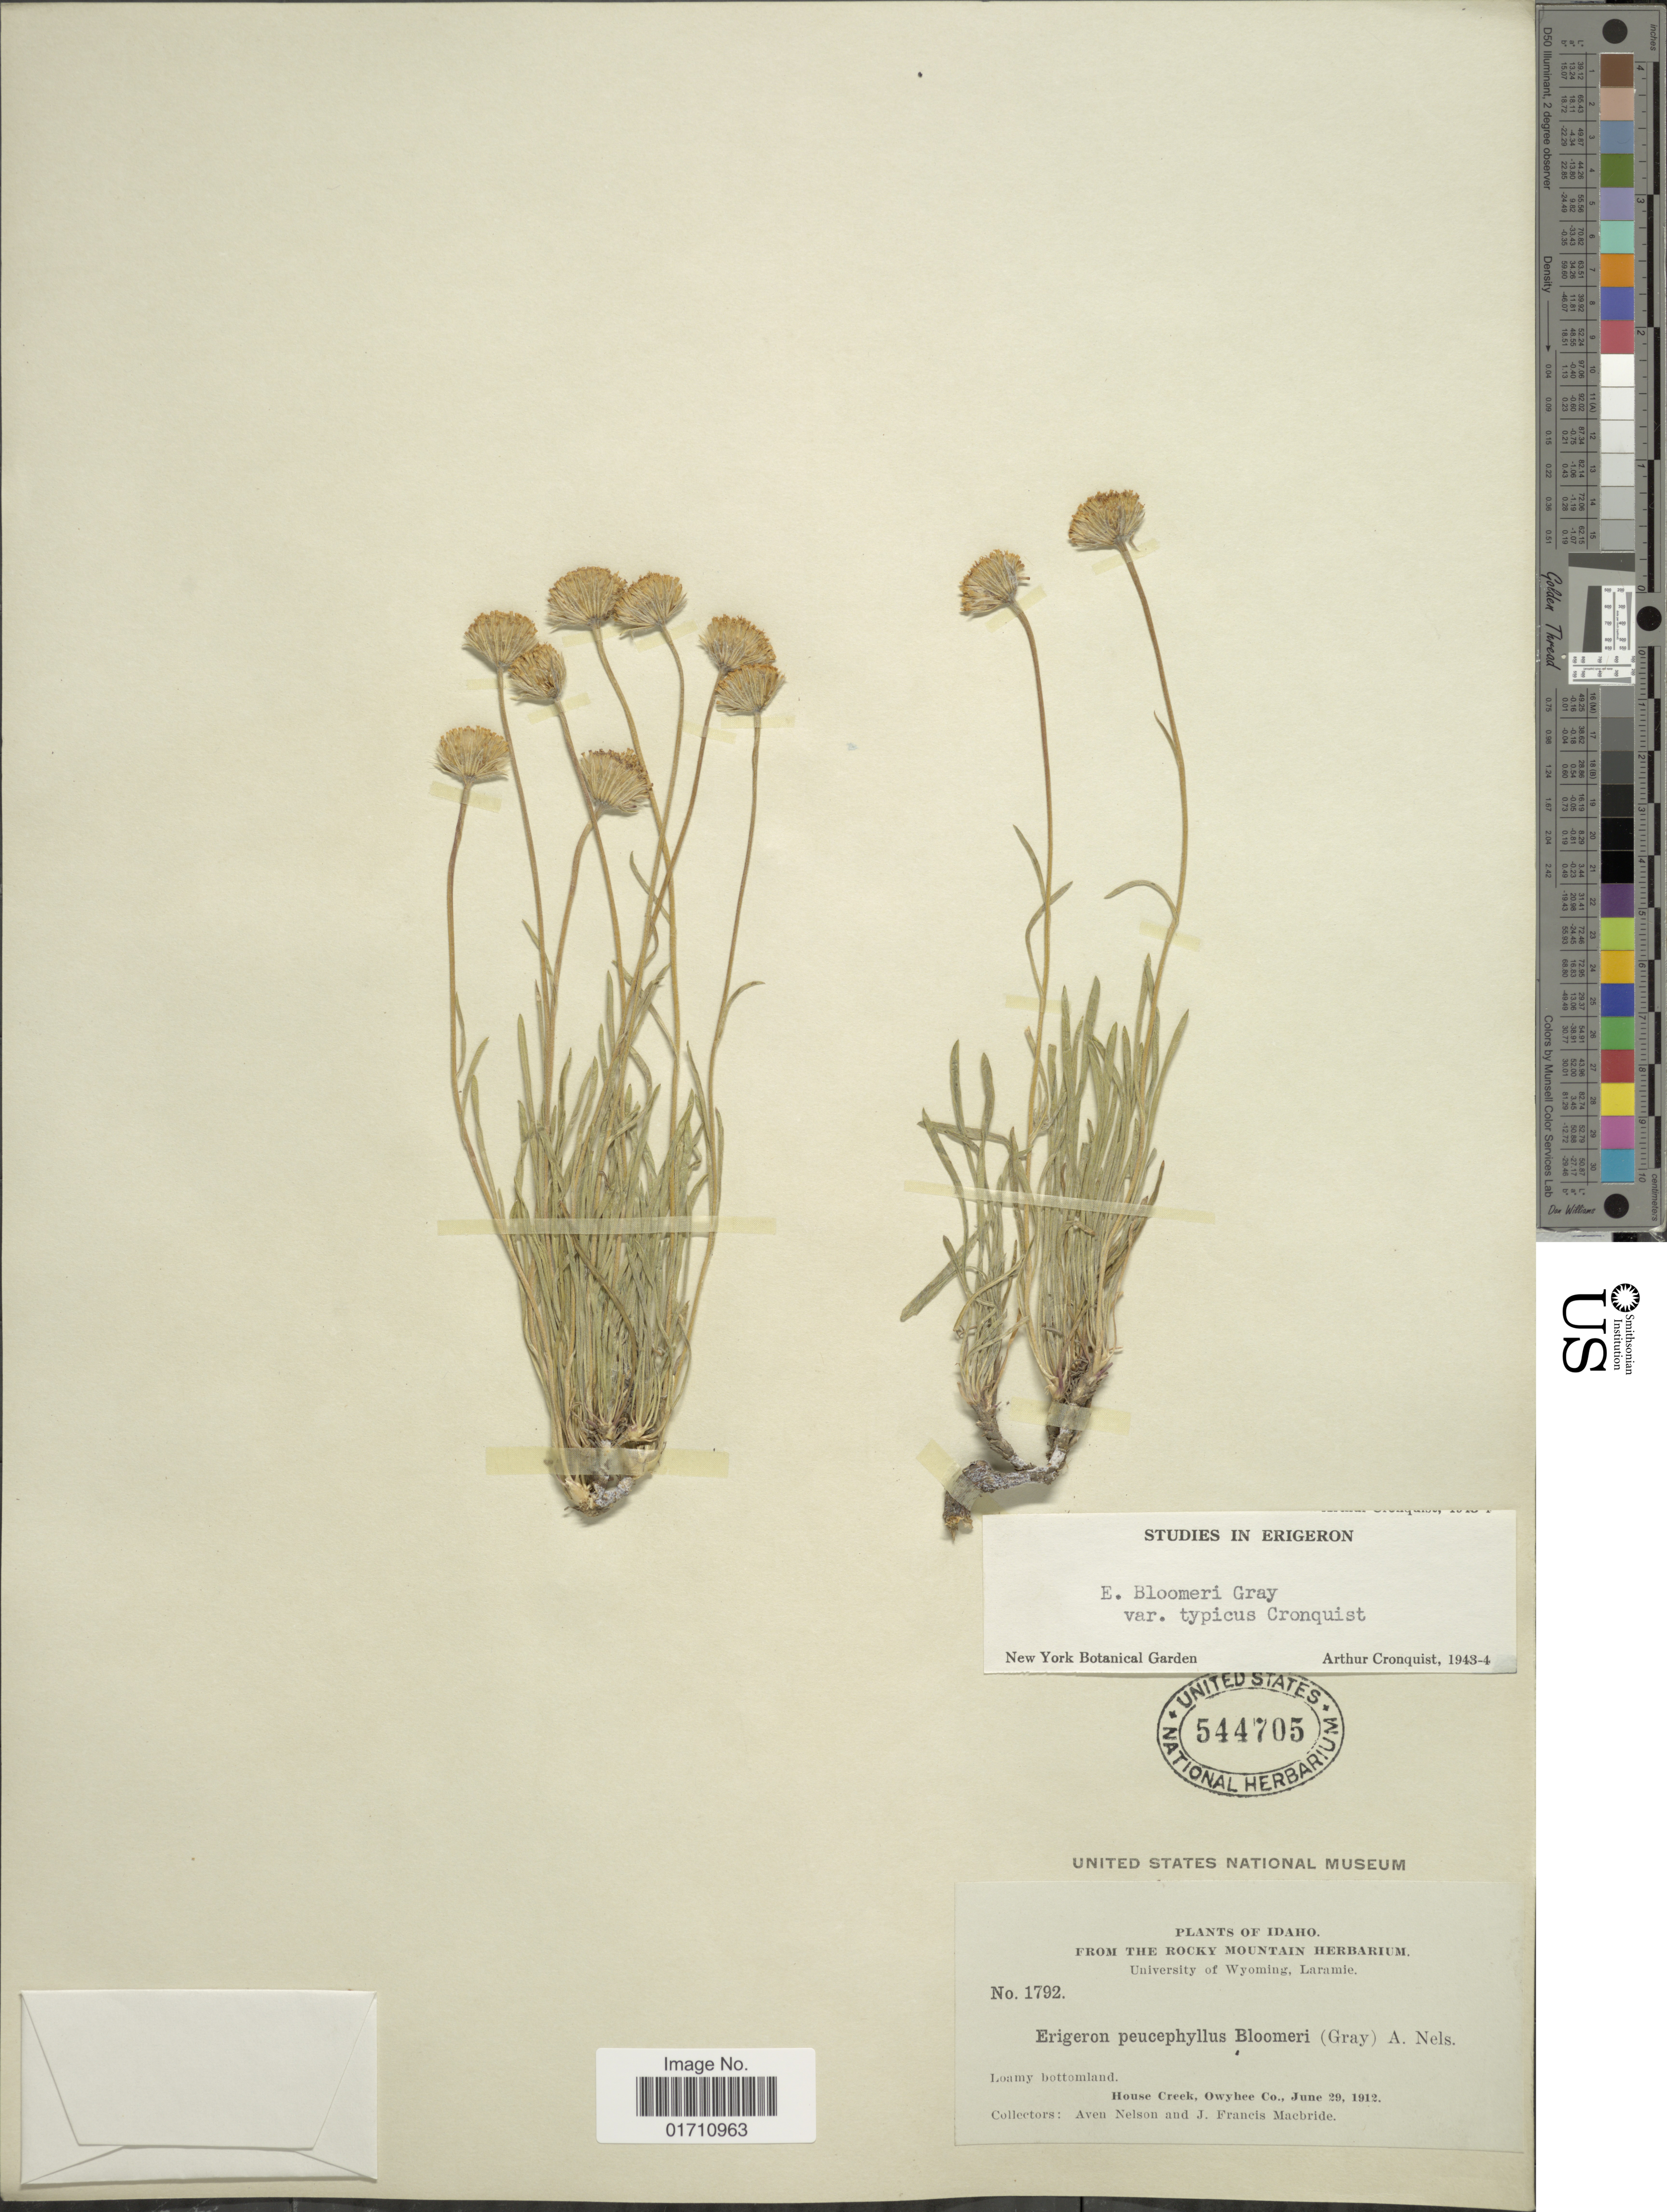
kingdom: Plantae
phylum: Tracheophyta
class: Magnoliopsida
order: Asterales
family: Asteraceae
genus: Erigeron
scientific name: Erigeron bloomeri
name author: A. Gray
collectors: A. Nelson & J. F. Macbride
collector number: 1792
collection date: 1912-06-29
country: United States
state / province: Idaho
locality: Loamy bottomland, House Creek, Owyhee Co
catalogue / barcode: US 544705